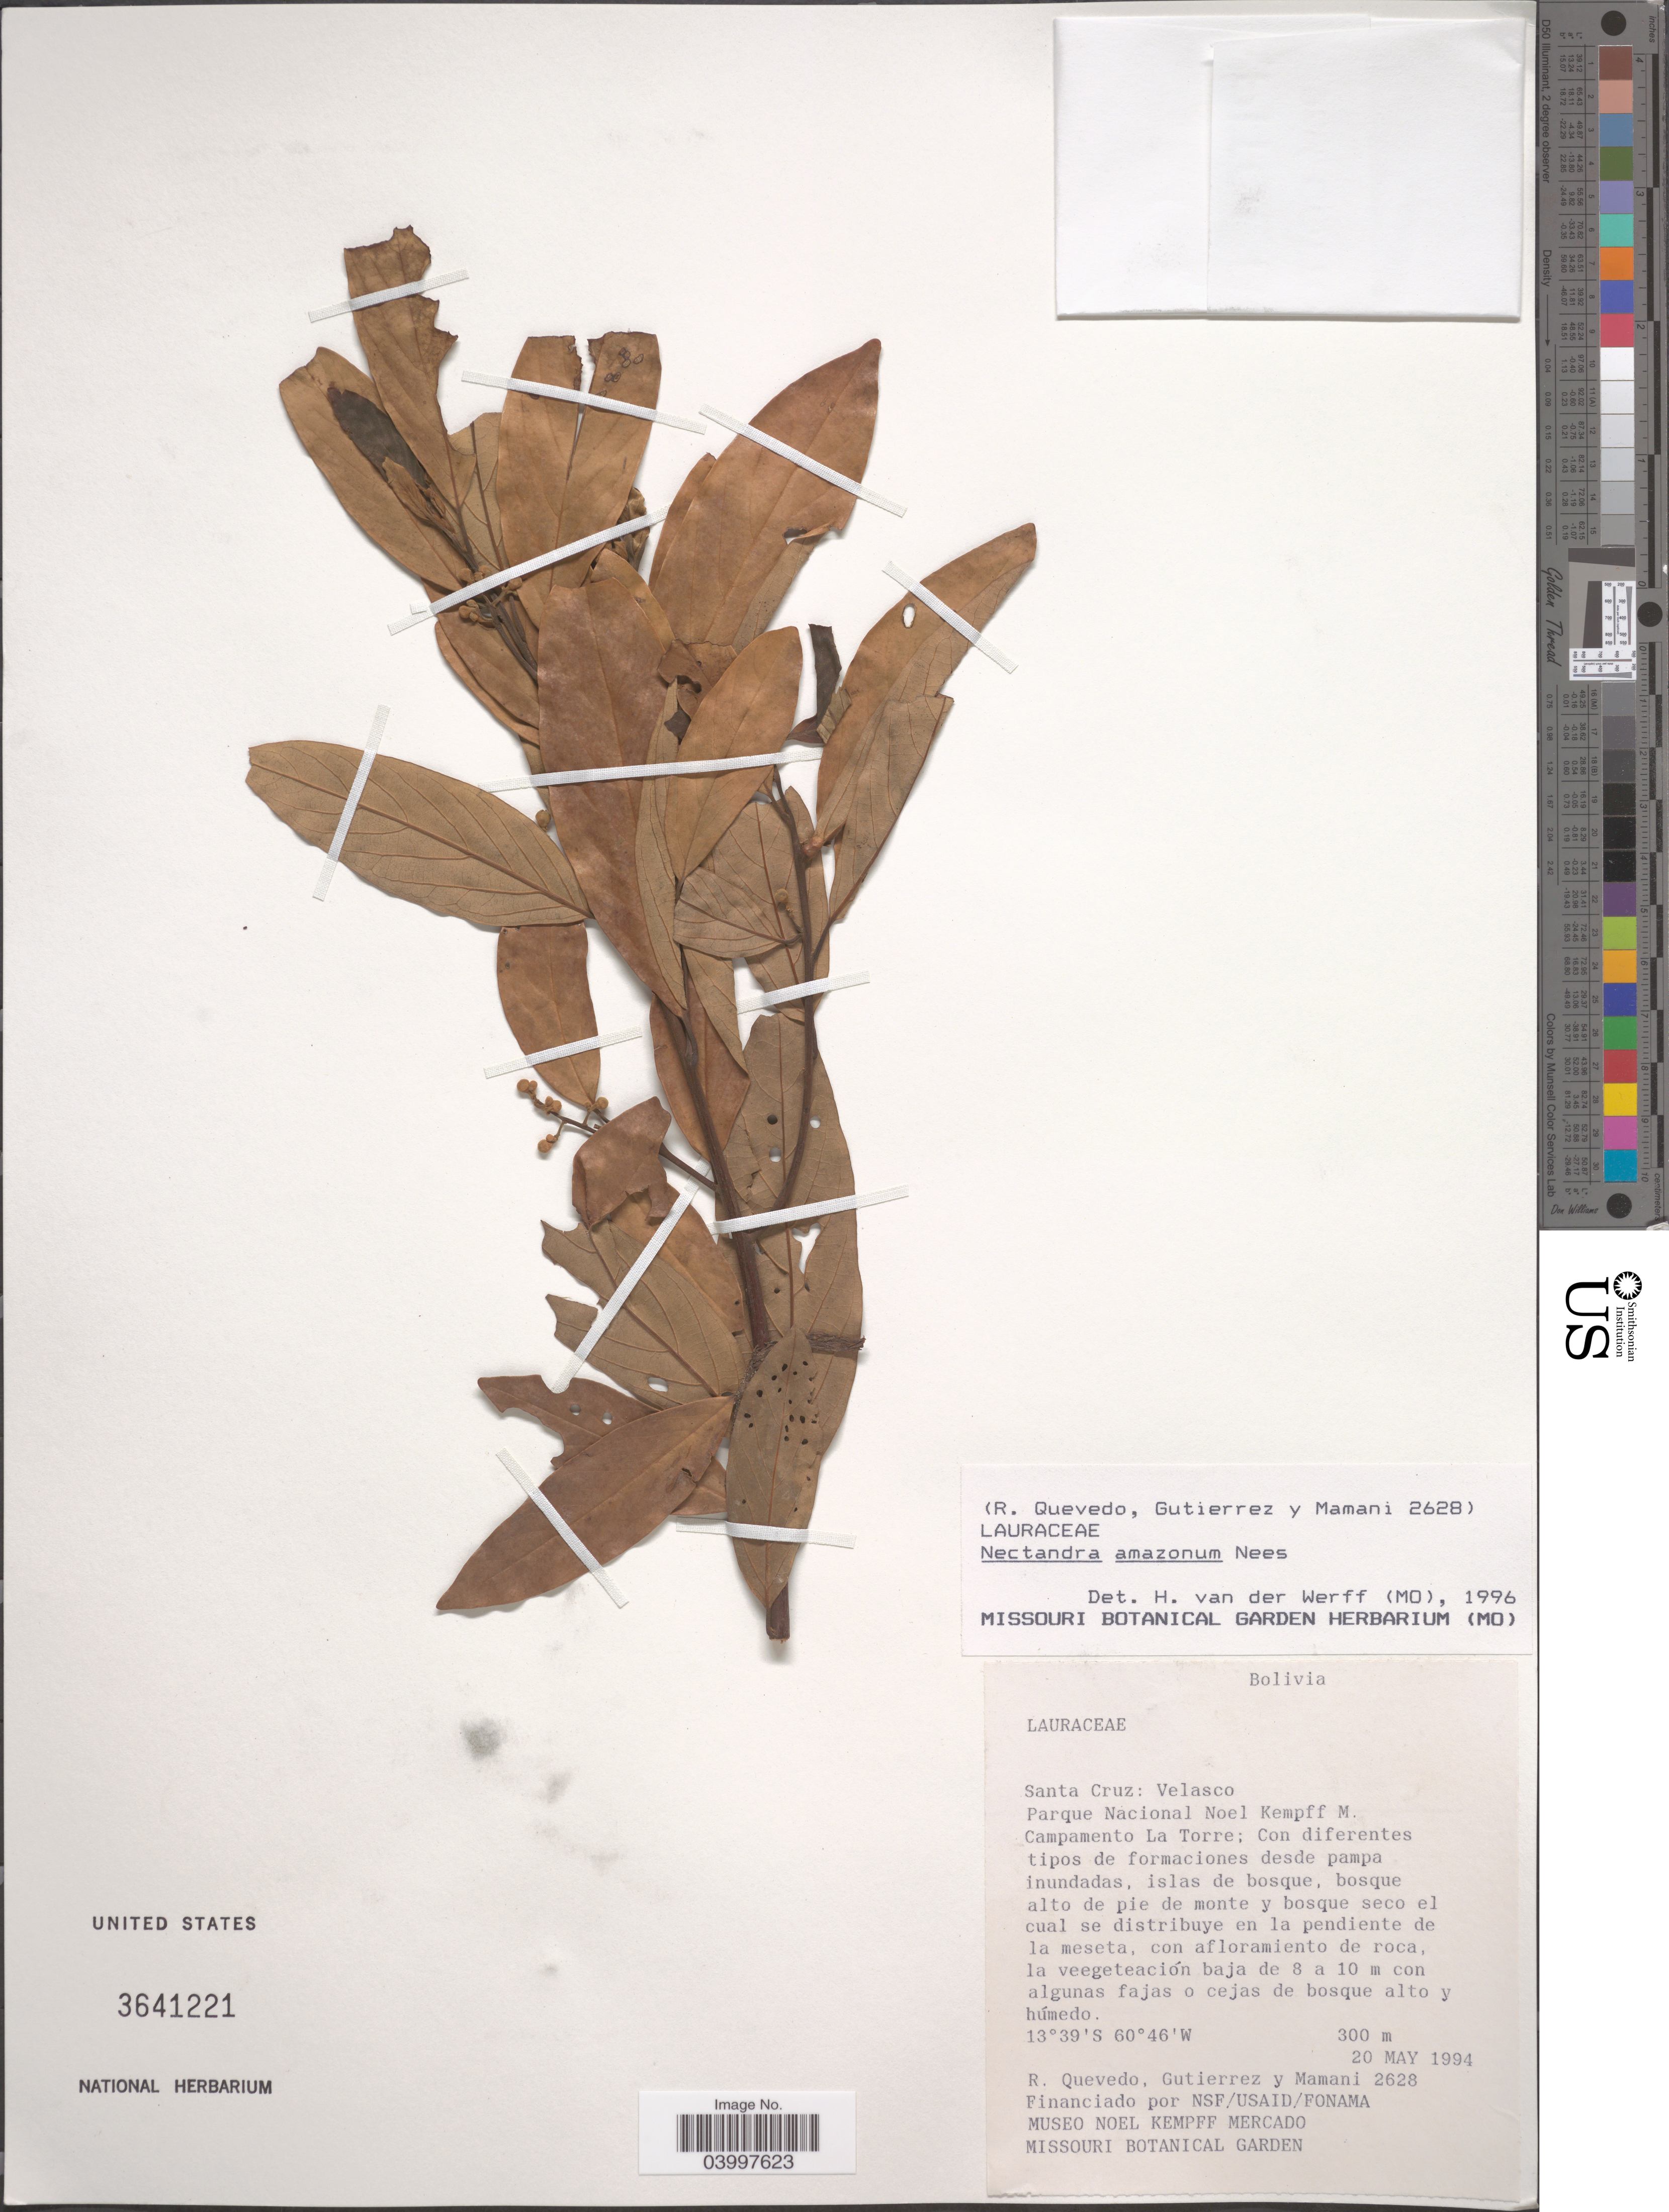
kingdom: Plantae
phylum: Tracheophyta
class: Magnoliopsida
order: Laurales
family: Lauraceae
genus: Nectandra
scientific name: Nectandra amazonum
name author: Nees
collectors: R. Quevedo, -. Gutierrez & Mamani, --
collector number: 2628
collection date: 1994-05-20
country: Bolivia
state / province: Santa Cruz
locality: Velasco. Parque Nacional Noel Kempff M. Campamento La Torre.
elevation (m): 300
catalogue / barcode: US 3641221